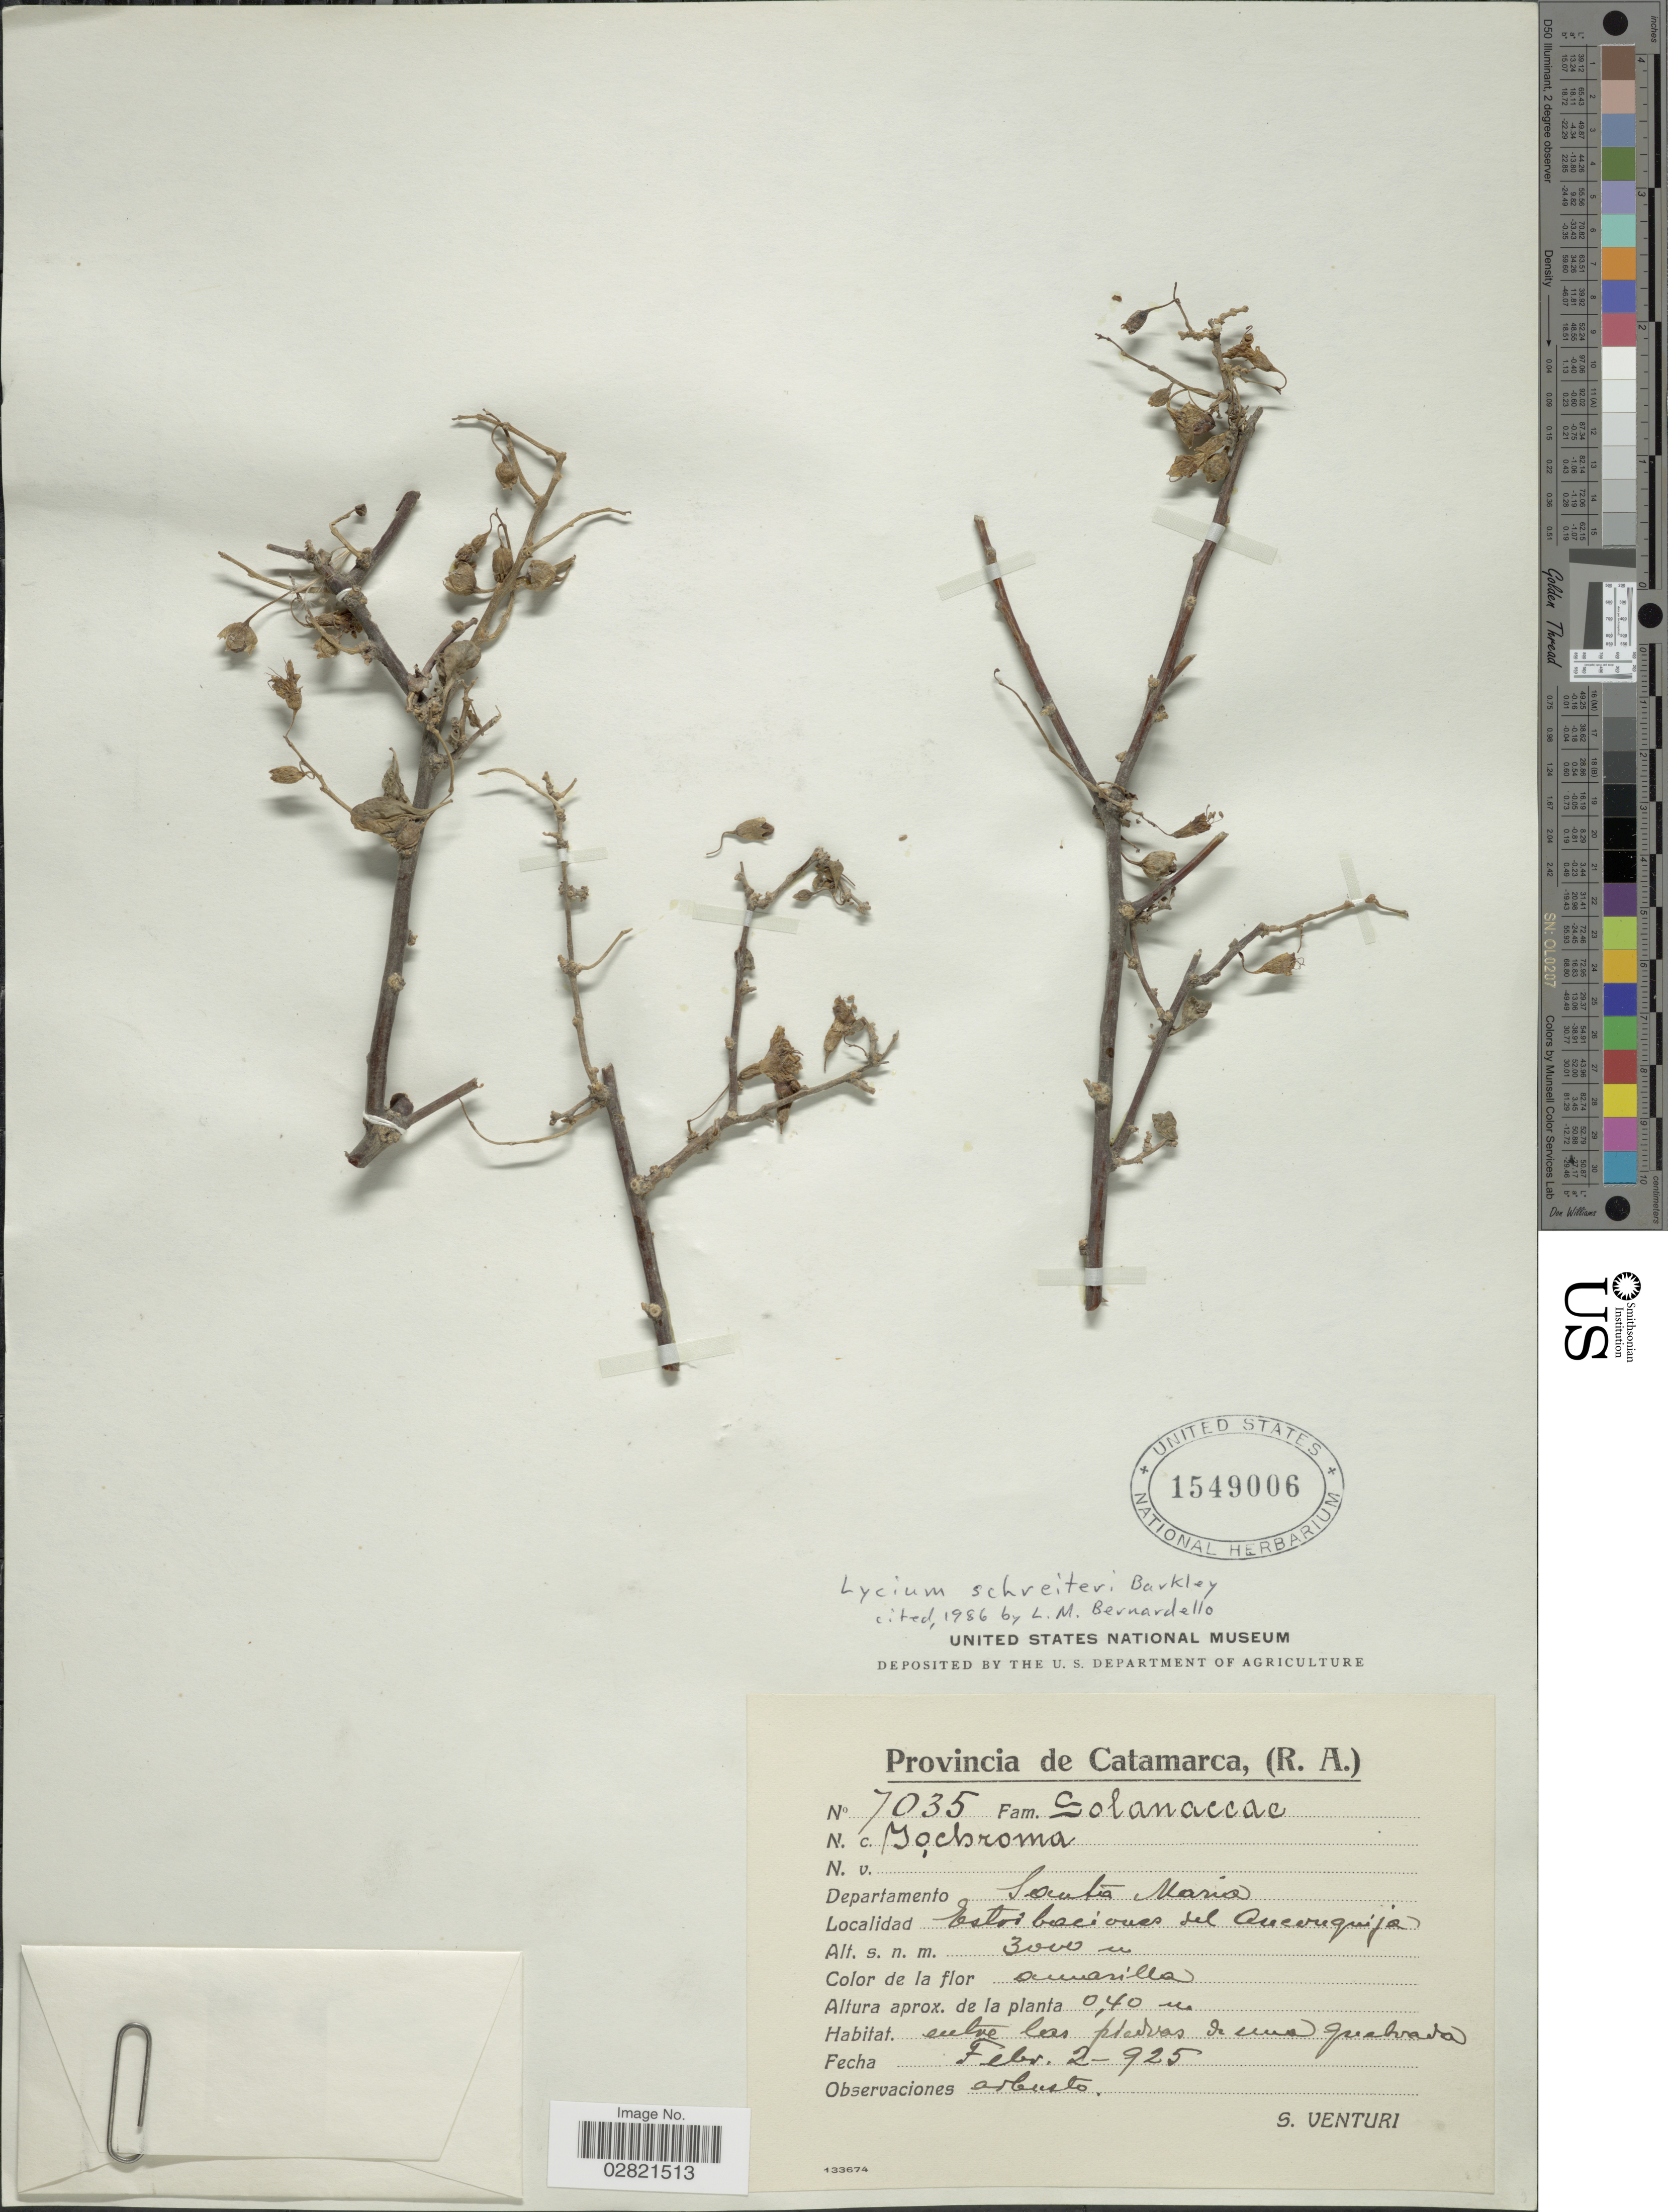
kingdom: Plantae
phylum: Tracheophyta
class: Magnoliopsida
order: Solanales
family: Solanaceae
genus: Lycium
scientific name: Lycium schreiteri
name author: F.A. Barkley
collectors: S. Venturi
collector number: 7035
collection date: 1925-02-02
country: Argentina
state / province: Catamarca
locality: Provincia de Catamarca, (R.A.). Departamento Santa Maria. Estoibaciones del Ancouquija.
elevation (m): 3000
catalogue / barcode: US 1549006